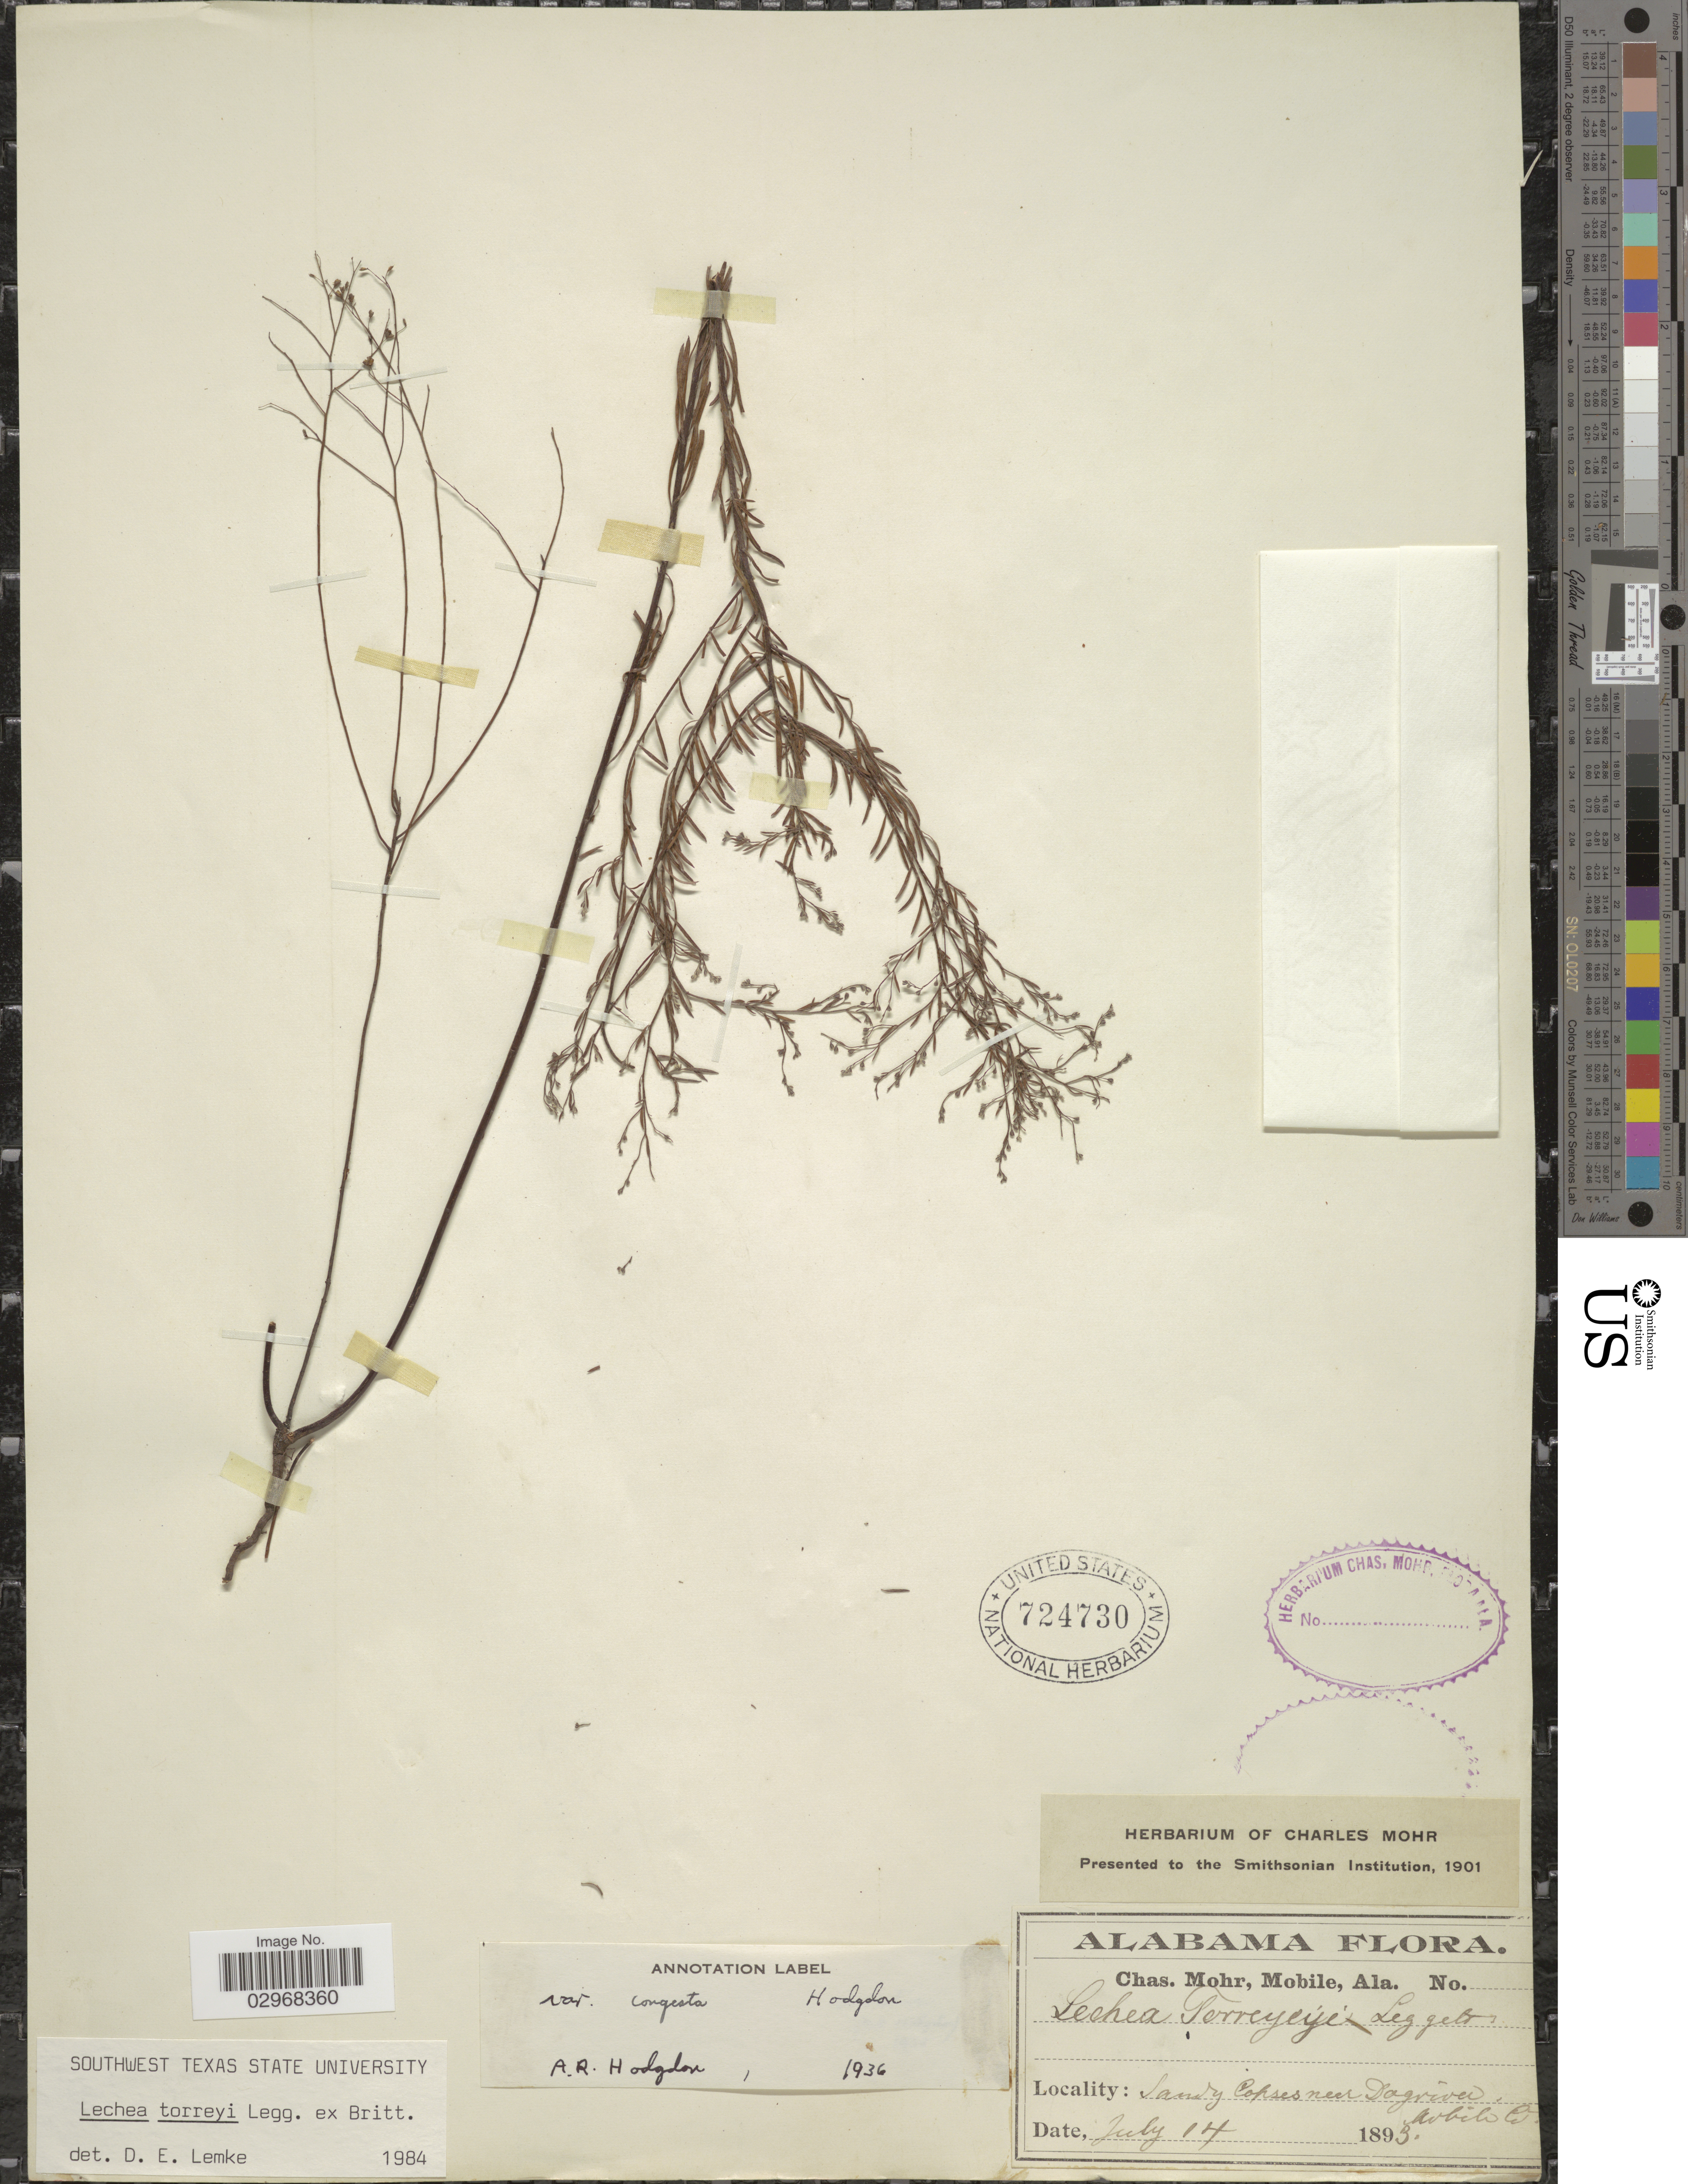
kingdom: Plantae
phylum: Tracheophyta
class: Magnoliopsida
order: Malvales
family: Cistaceae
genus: Lechea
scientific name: Lechea torreyi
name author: (Chapm.) Legg. ex Britton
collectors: Mohr, C. T. (herbarium)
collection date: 1893-07-14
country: United States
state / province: Alabama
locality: Sandy copses near Dogriver, Mobile Co.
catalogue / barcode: US 724730